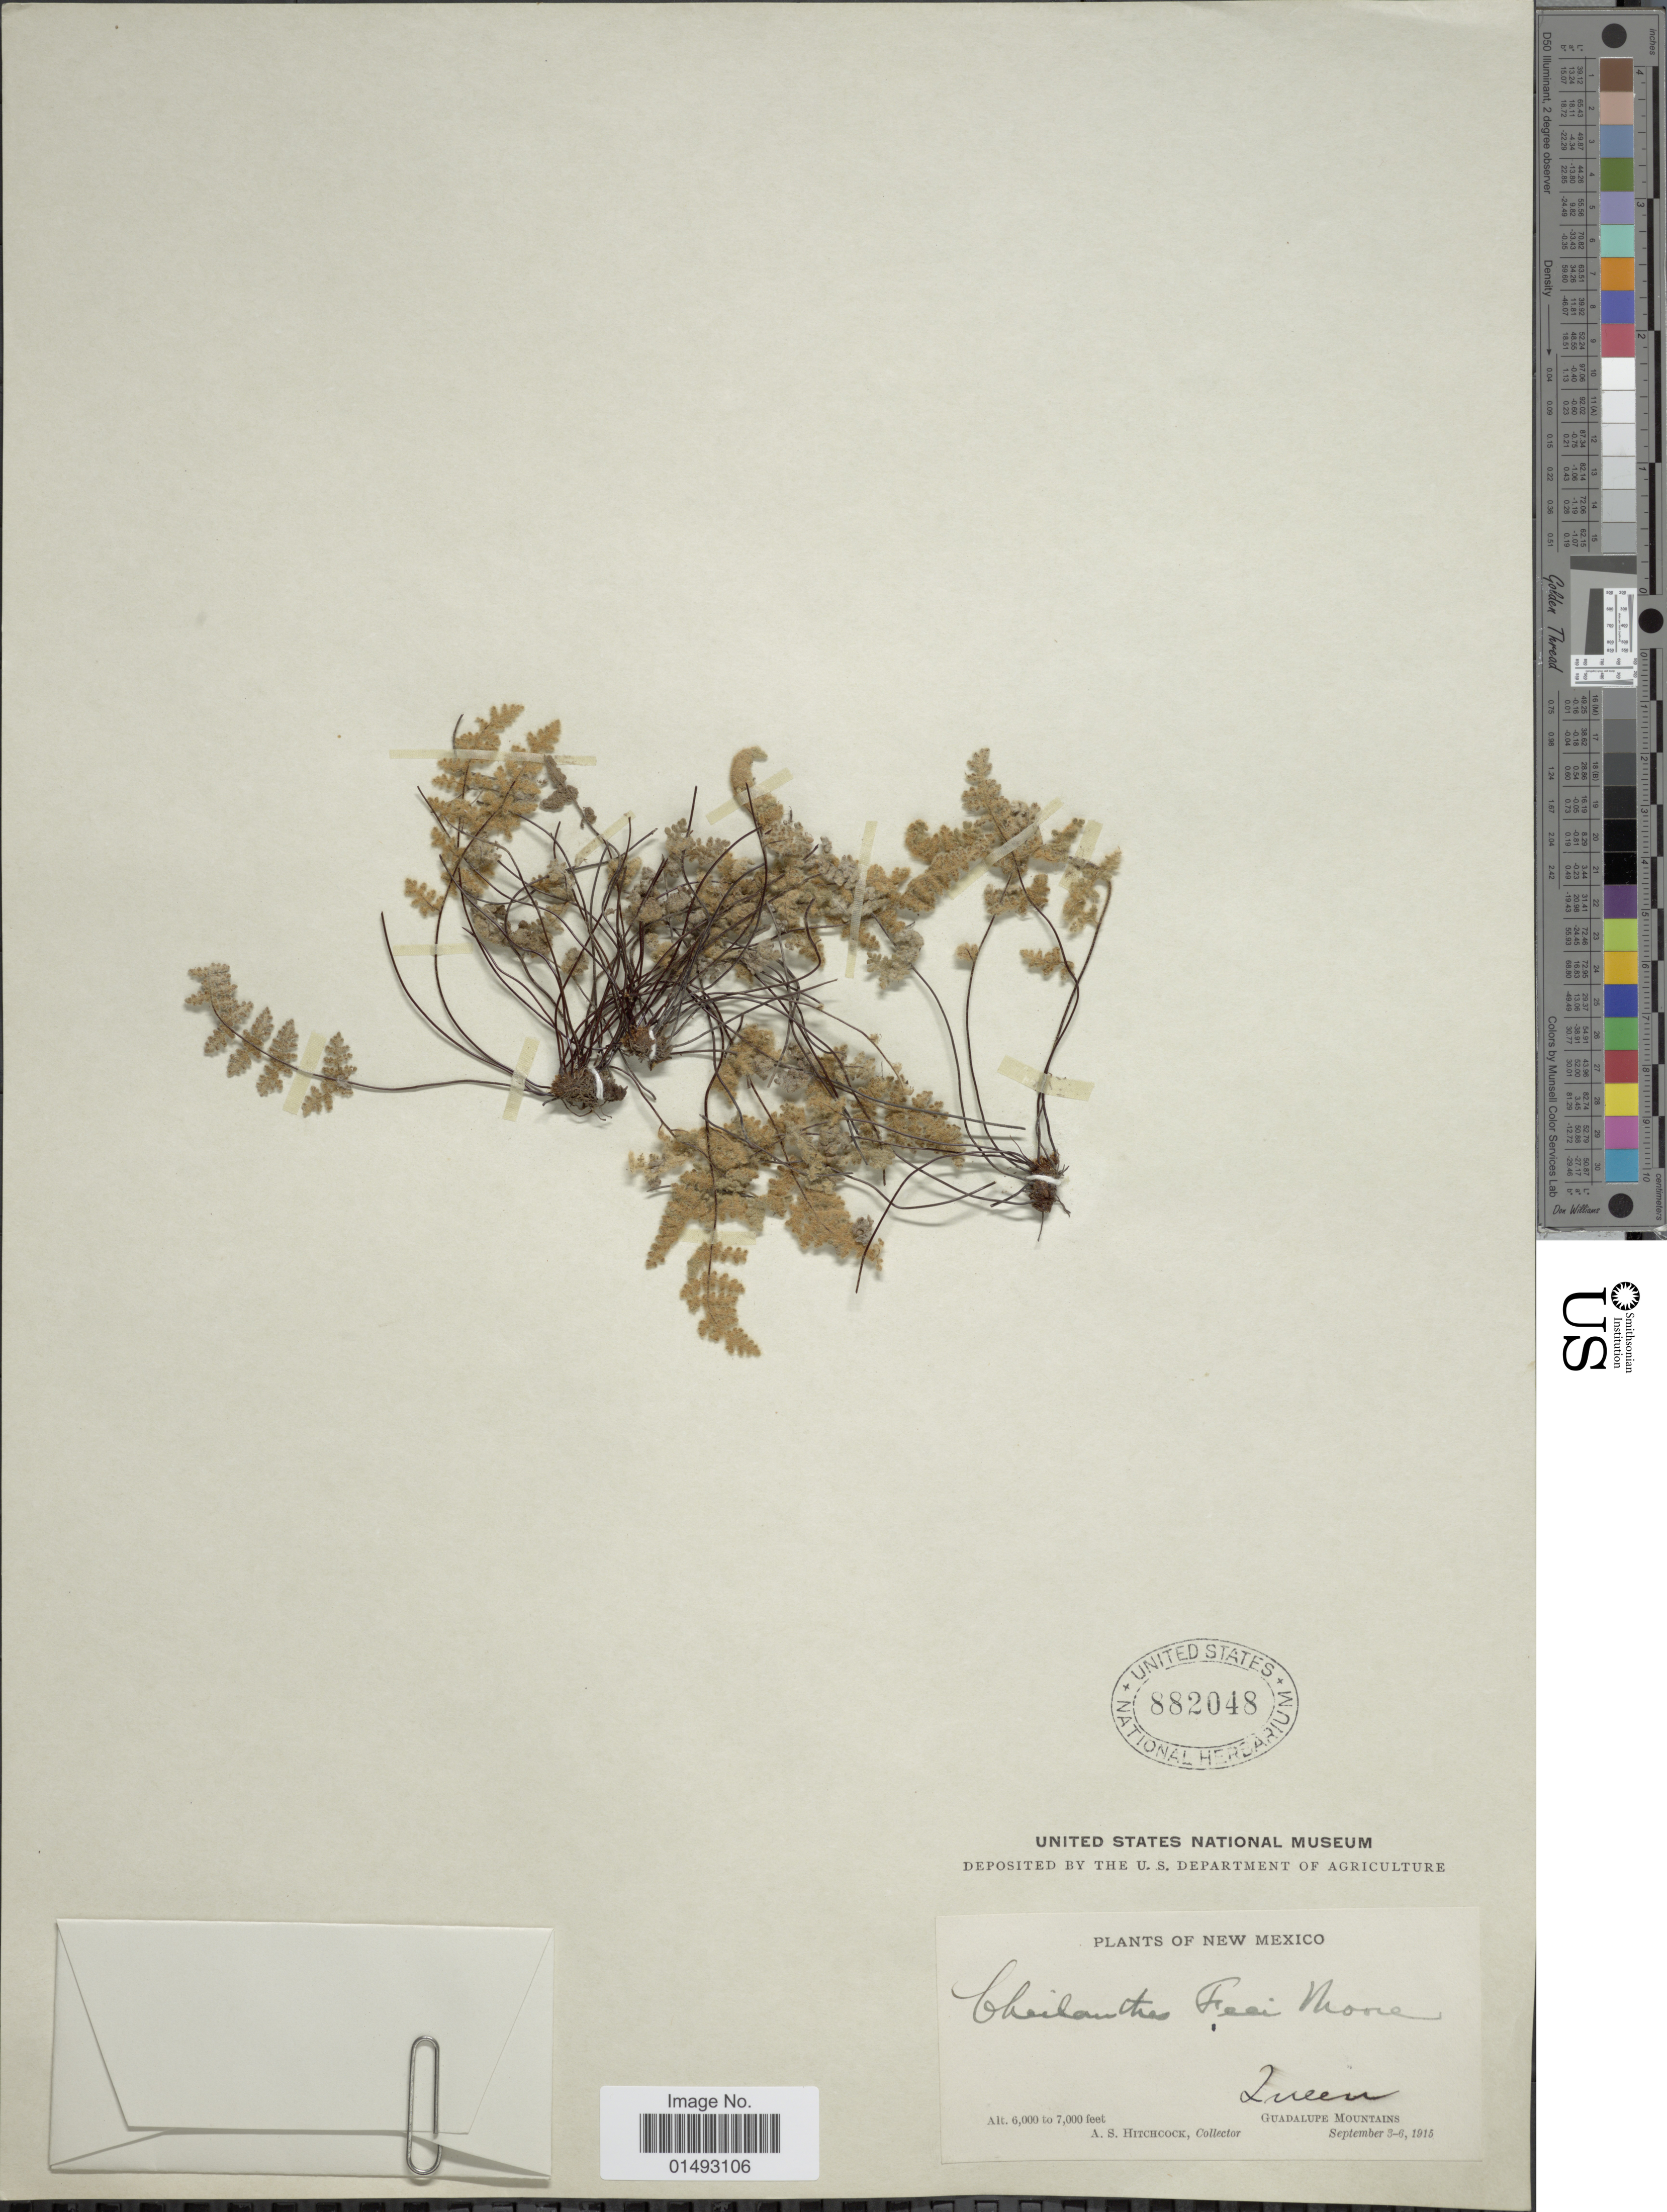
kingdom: Plantae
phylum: Tracheophyta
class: Polypodiopsida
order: Polypodiales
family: Pteridaceae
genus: Myriopteris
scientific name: Myriopteris gracilis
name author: Fée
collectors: A. S. Hitchcock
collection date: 1915-09-03/1915-09-06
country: United States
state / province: New Mexico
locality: Zueen, Guadalupe Mountains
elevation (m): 1829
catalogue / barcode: US 882048